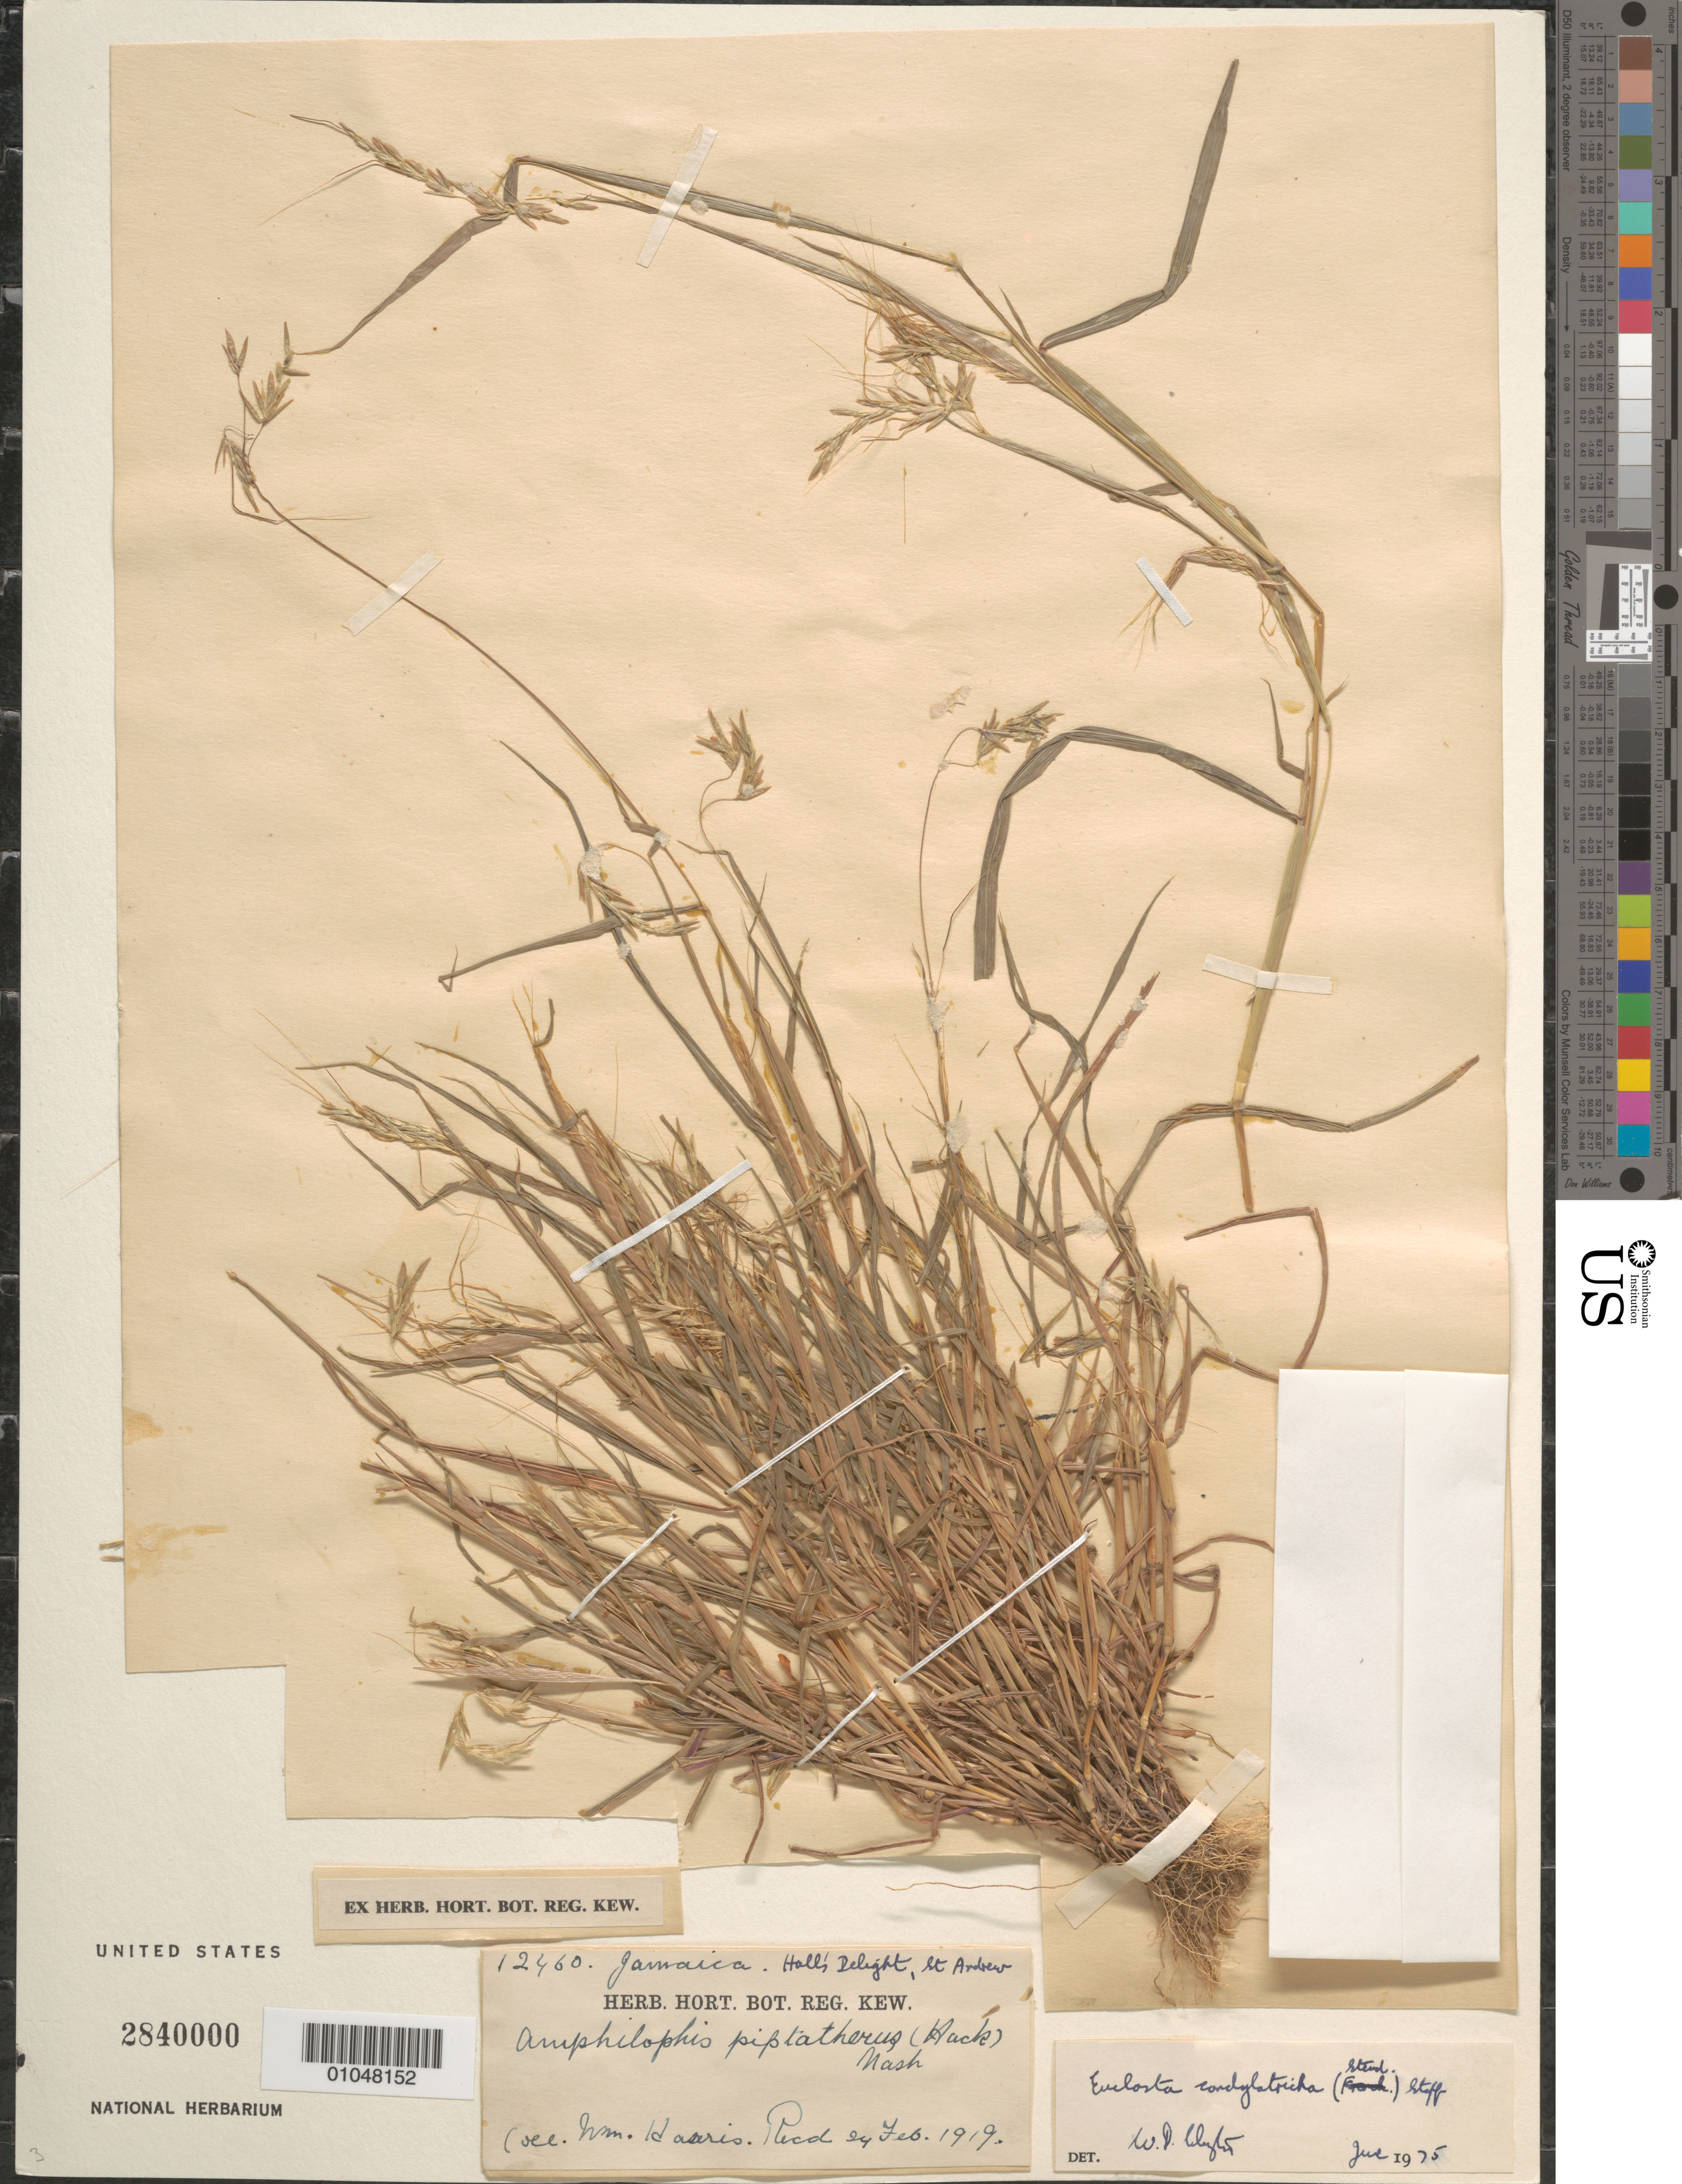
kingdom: Plantae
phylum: Tracheophyta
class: Liliopsida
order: Poales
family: Poaceae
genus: Euclasta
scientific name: Euclasta condylotricha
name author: (Hochst. ex Steud.) Stapf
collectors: W. Harris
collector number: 12460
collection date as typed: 24 Feb 1919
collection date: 1919-02-24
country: Jamaica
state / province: Saint Andrew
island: Jamaica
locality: Hall's Delight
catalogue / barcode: US 2840000